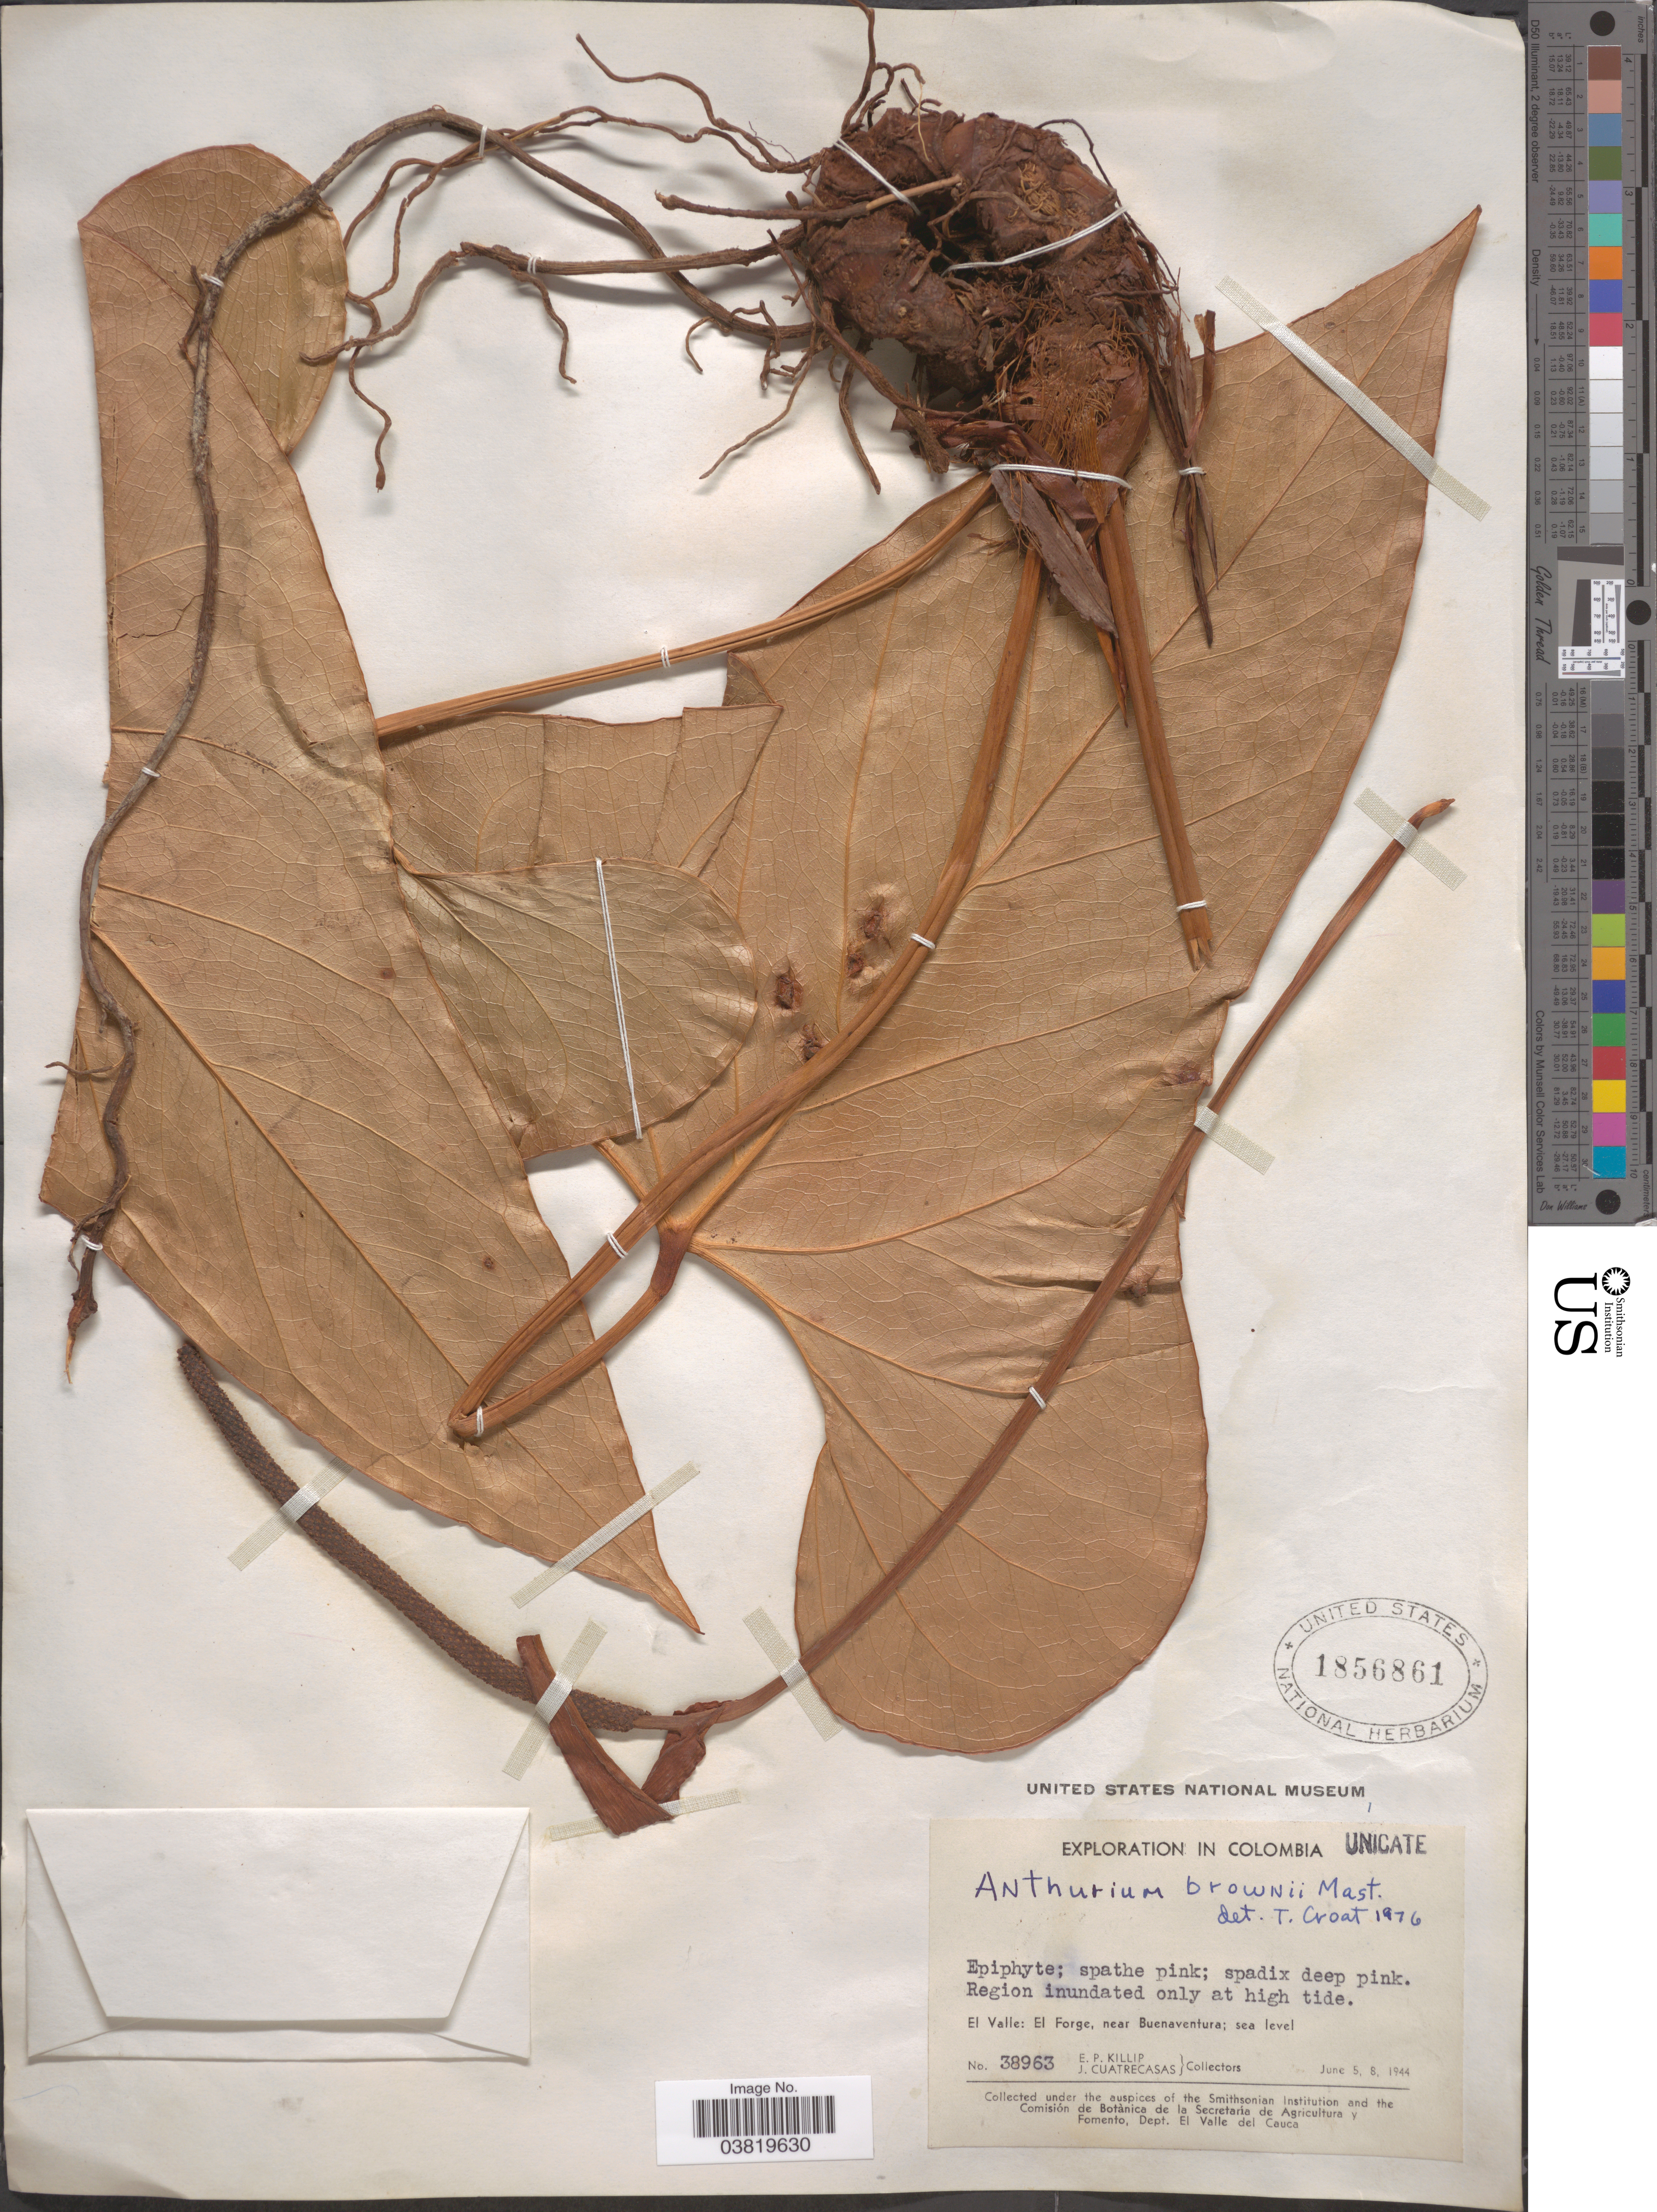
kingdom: Plantae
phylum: Tracheophyta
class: Liliopsida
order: Alismatales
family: Araceae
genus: Anthurium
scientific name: Anthurium brownii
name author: Mast.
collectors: E. P. Killip & J. Cuatrecasas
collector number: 38963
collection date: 1944-06-05/1944-06-08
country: Colombia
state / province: Valle del Cauca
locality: El Valle: El Forge, near Buenaventura.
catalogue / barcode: US 1856861